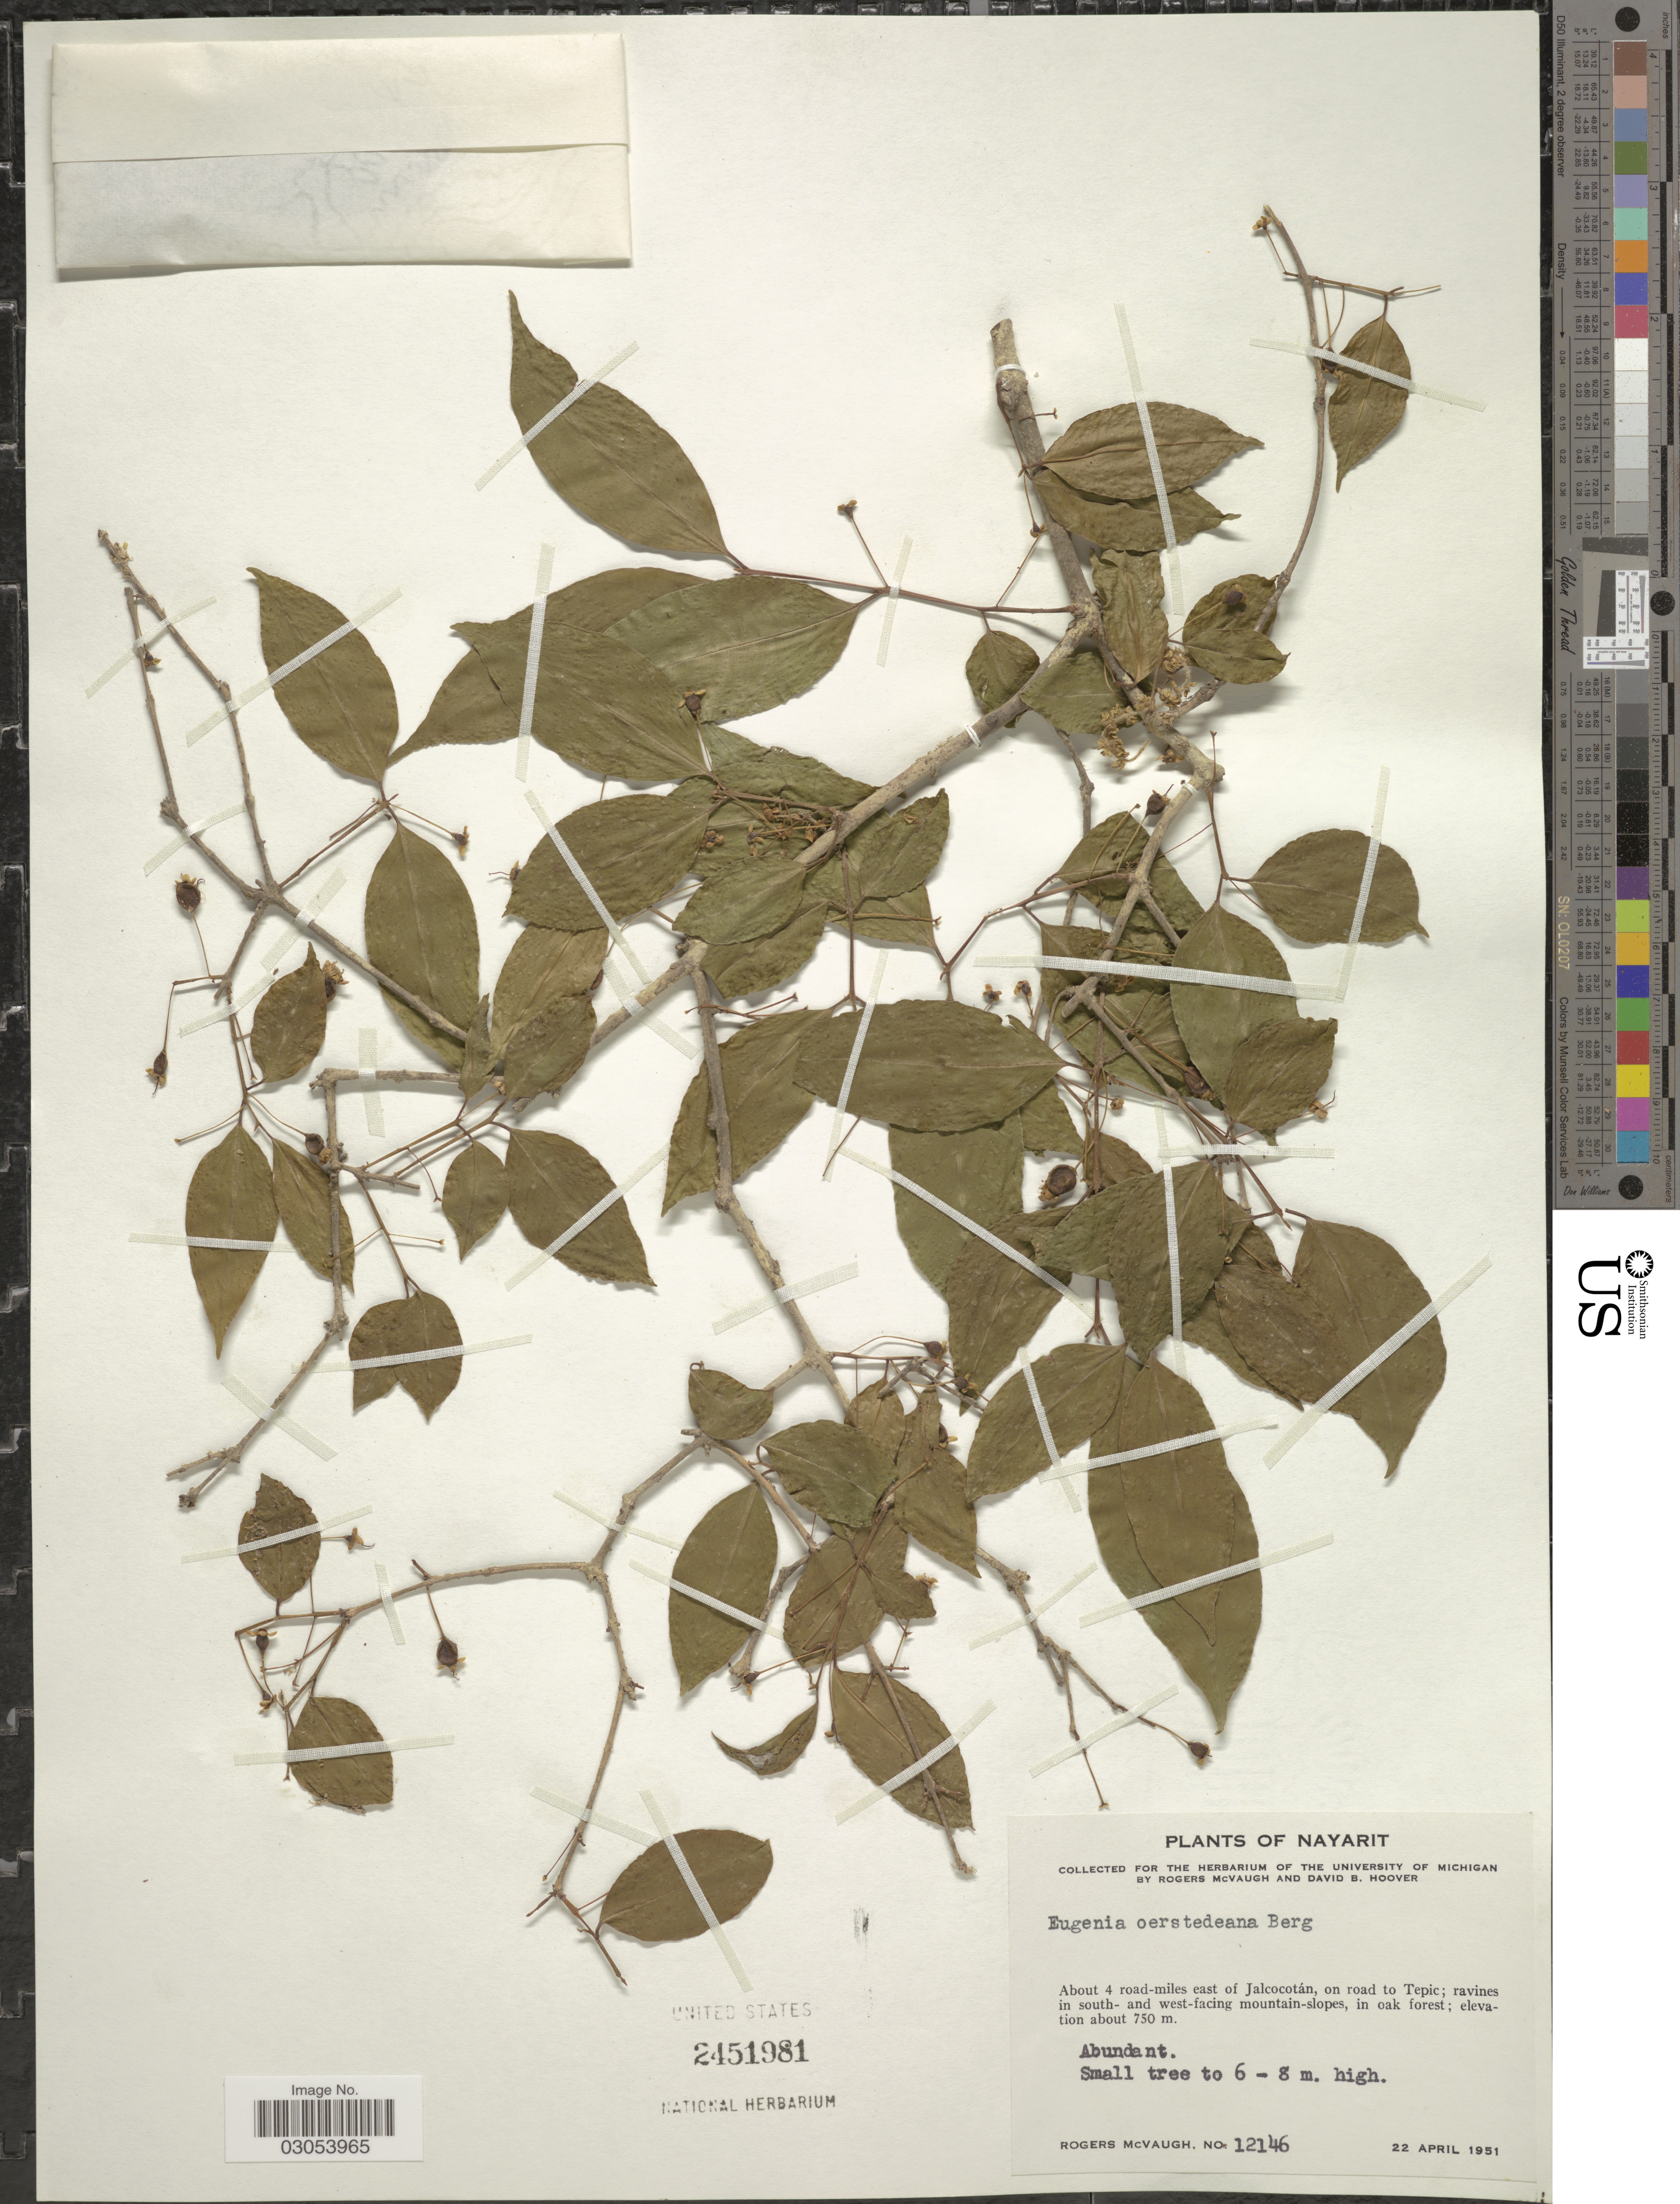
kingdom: Plantae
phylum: Tracheophyta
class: Magnoliopsida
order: Myrtales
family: Myrtaceae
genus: Eugenia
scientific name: Eugenia oerstediana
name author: O. Berg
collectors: R. McVaugh & D. B. Hoover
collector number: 12146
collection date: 1951-04-22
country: Mexico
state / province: Nayarit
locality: About 4 road-miles east of Jalcocotán, on road to Tepic; ravines in south-and west-facing mountain-slopes.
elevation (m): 750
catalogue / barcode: US 2451981